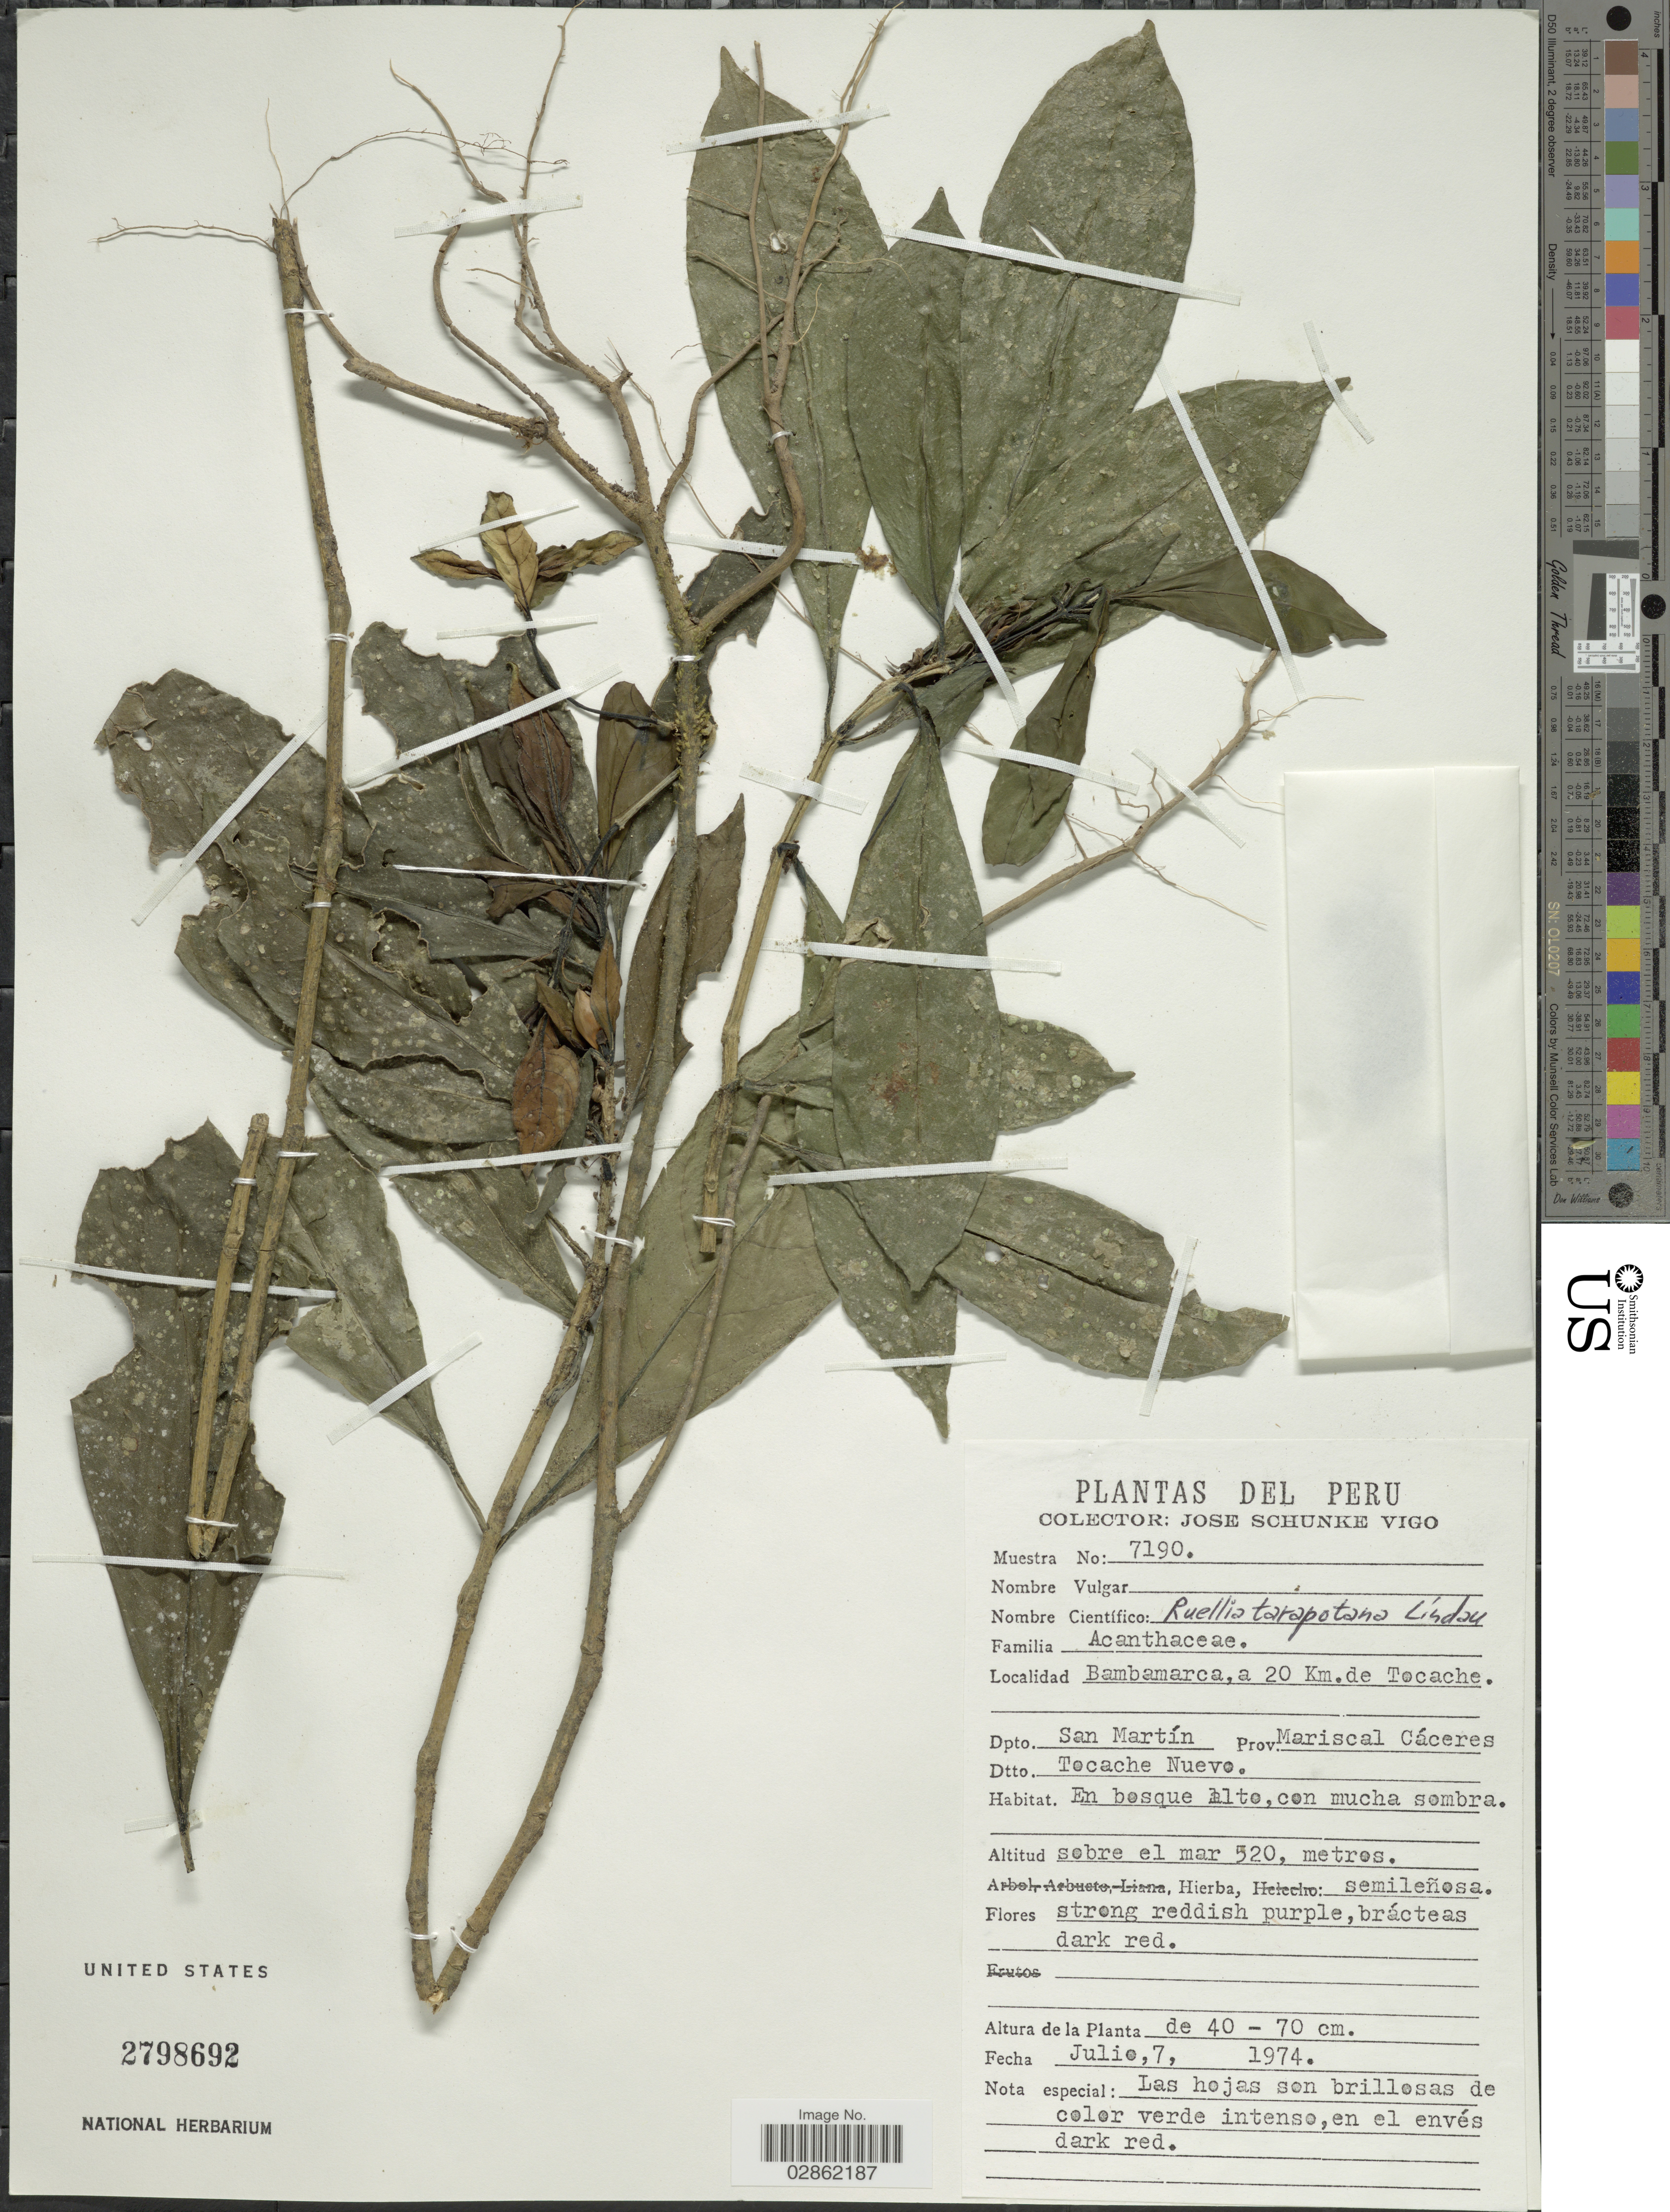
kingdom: Plantae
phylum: Tracheophyta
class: Magnoliopsida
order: Lamiales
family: Acanthaceae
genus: Ruellia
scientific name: Ruellia tarapotana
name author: Lindau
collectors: J. Schunke Vigo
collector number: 7190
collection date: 1974-07-07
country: Peru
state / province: San Martín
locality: Dpto. San Martín, Prov. Mariscal Cáceres, Dtto. Tocache Nuevo.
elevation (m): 520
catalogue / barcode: US 2798692